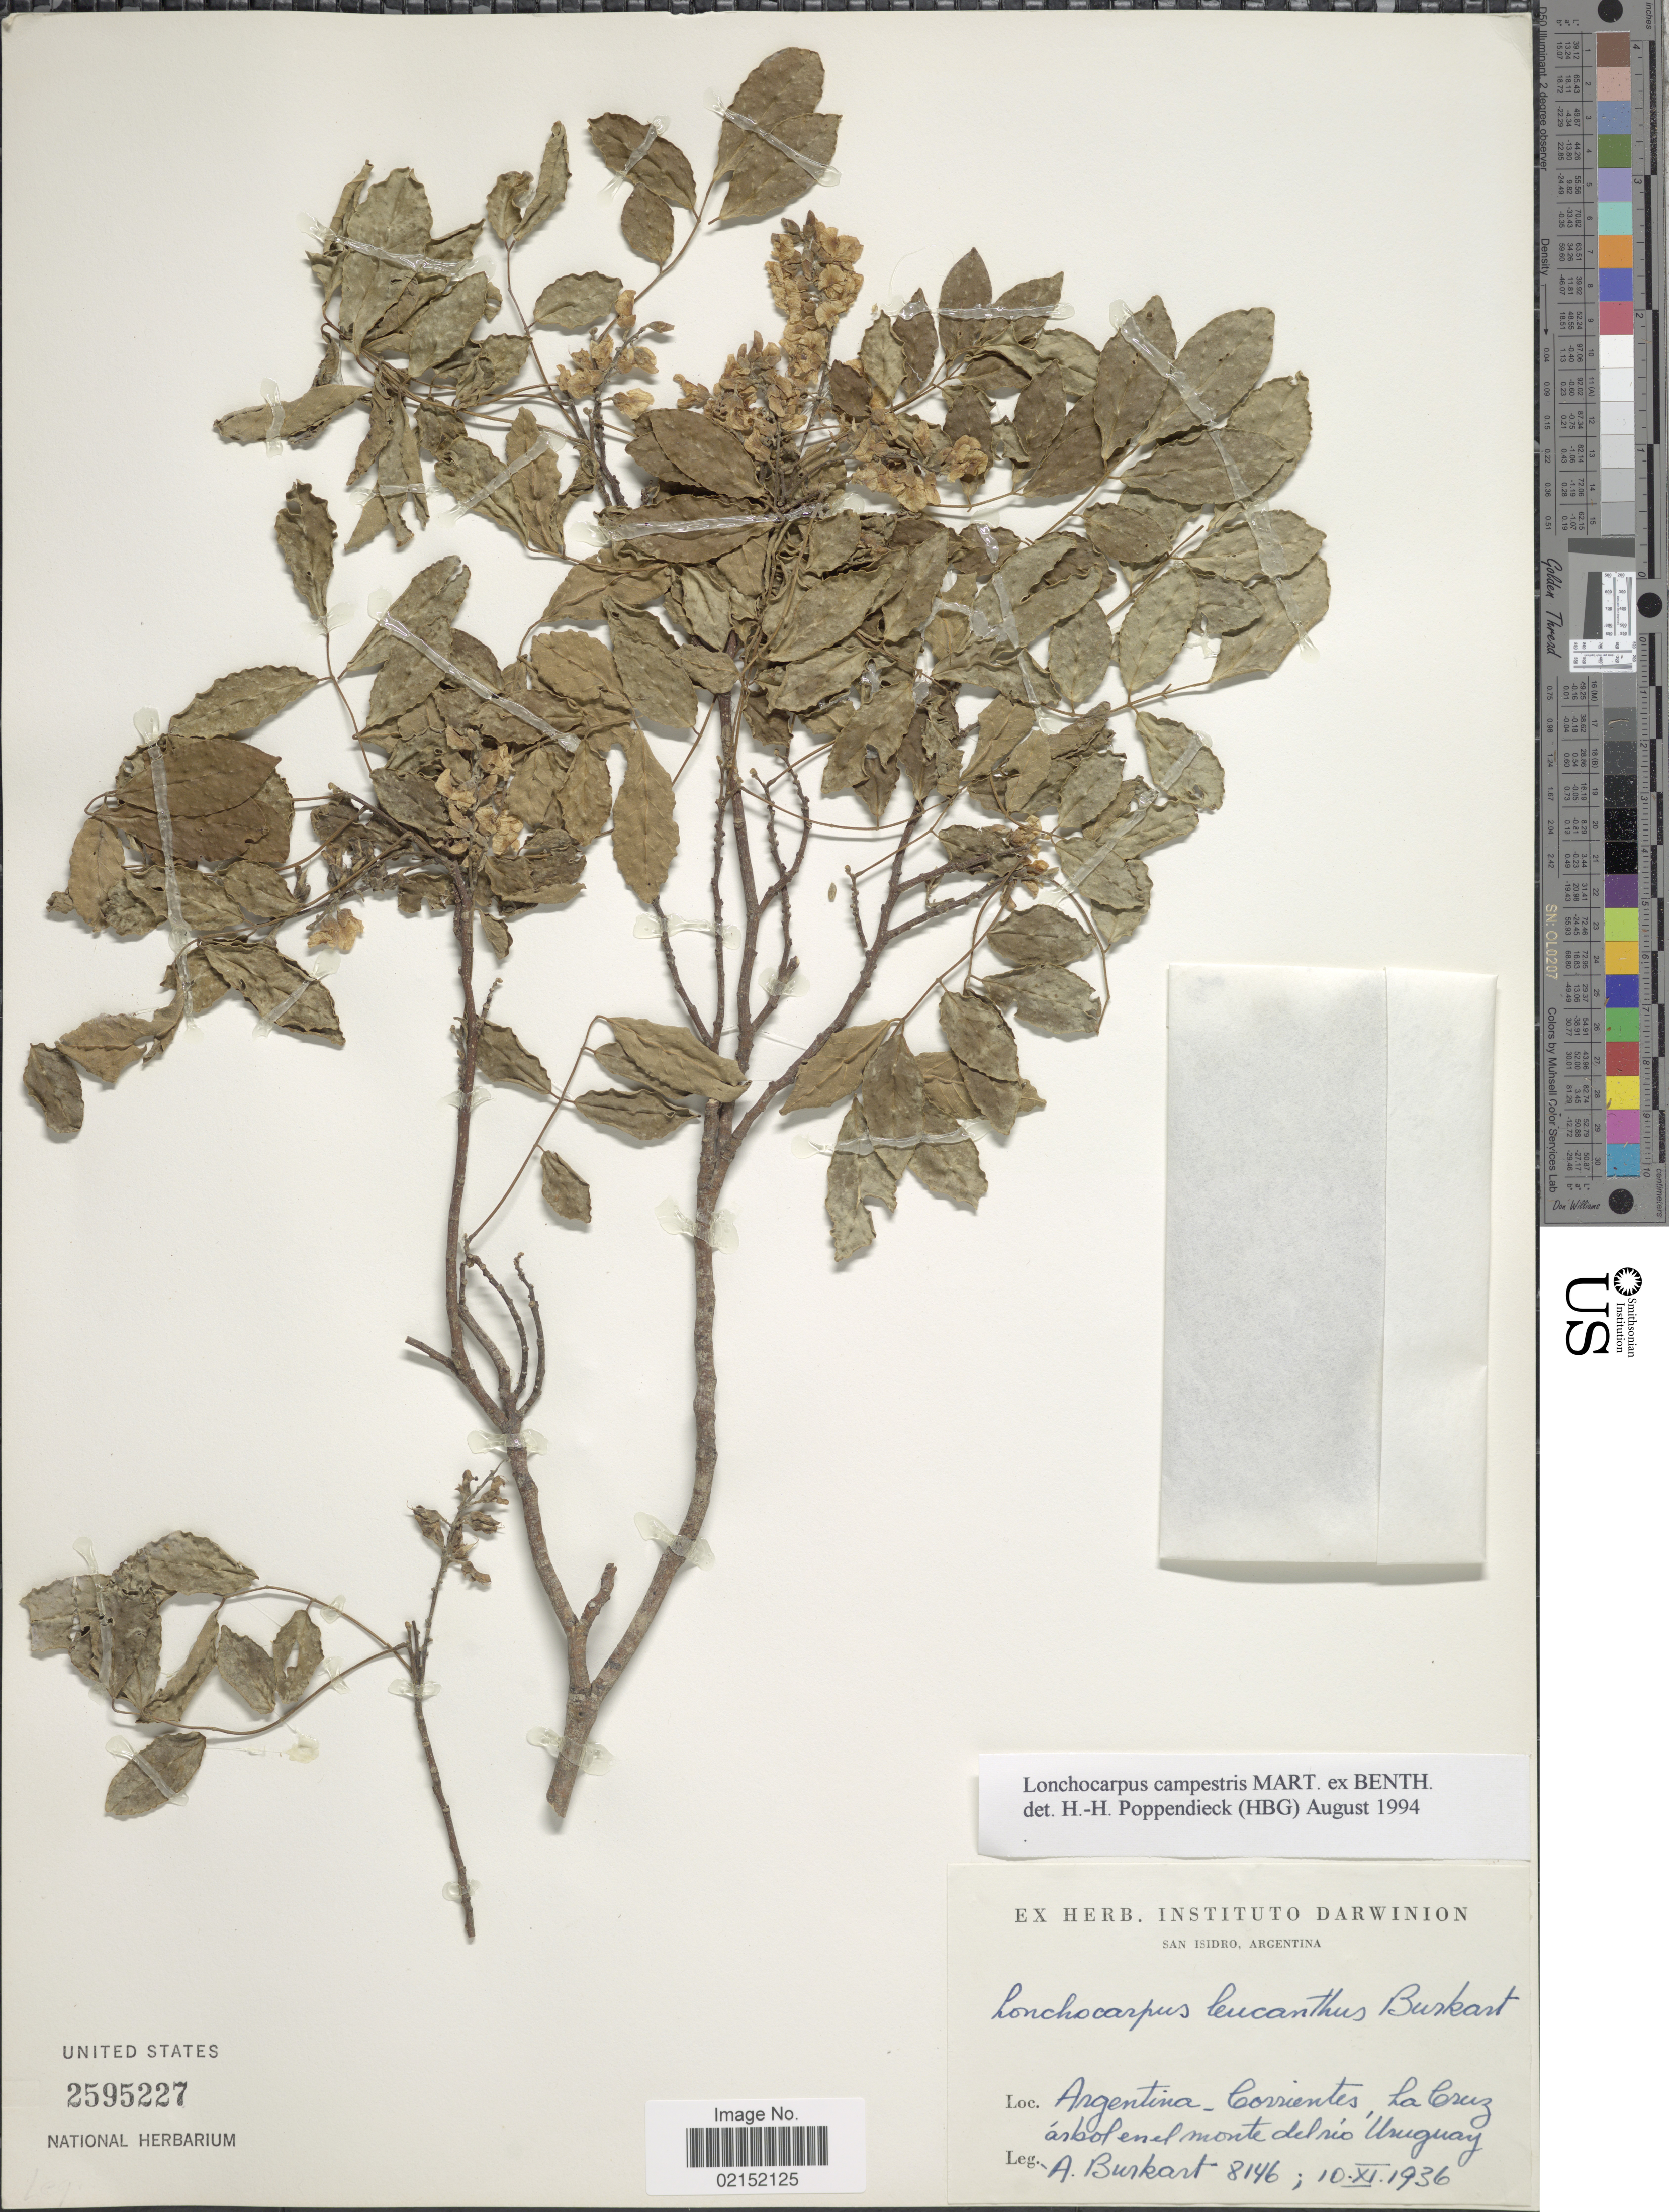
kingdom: Plantae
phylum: Tracheophyta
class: Magnoliopsida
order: Fabales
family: Fabaceae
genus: Muellera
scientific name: Muellera campestris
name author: (Mart. ex Benth.) M.J. Silva & A.M.G. Azevedo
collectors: A. E. Burkart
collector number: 8146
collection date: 1936-11-10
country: Argentina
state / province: Corrientes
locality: Argentina - Corrientes, La Cruz, arbol en el monte del rio Uruguay.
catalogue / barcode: US 2595227